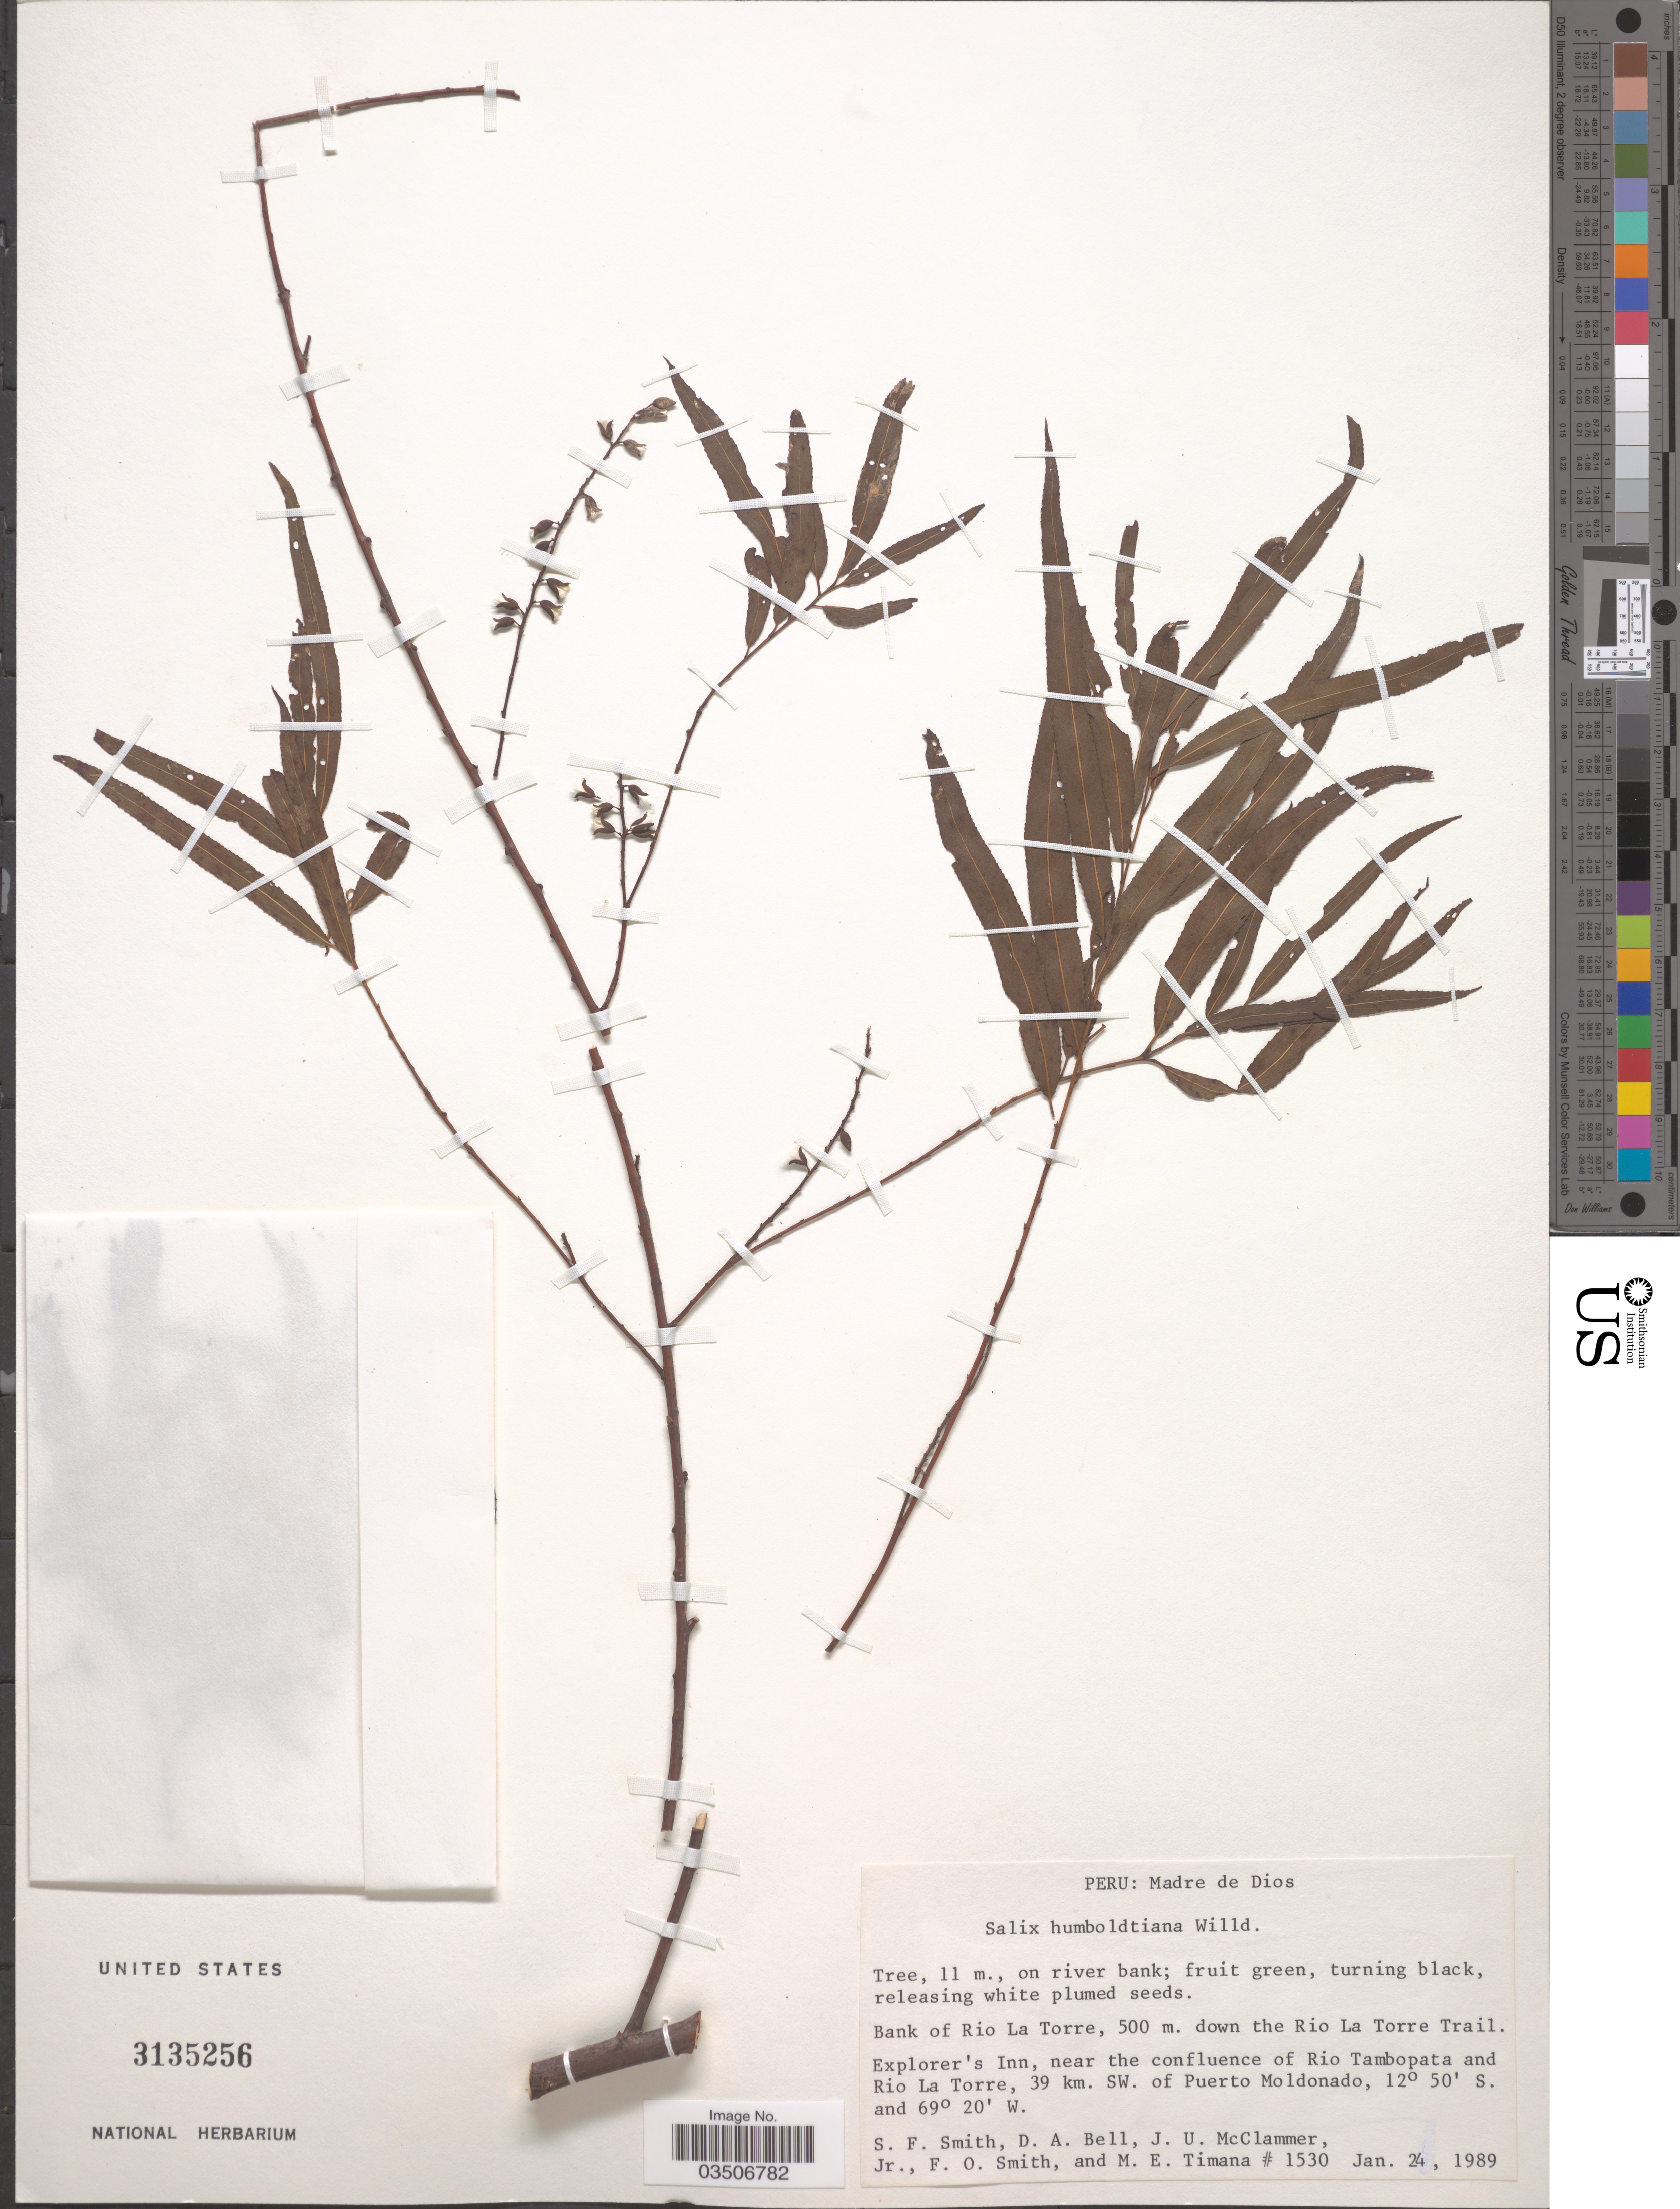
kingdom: Plantae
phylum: Tracheophyta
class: Magnoliopsida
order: Malpighiales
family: Salicaceae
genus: Salix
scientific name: Salix humboldtiana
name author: Willd.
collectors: S.F. Smith, D. A. Bell, J. McClammer Jr. & F. Smith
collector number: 1530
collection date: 1989-01-24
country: Peru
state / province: Madre de Dios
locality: Bank of Rio La Torre, 500 m. down the Rio La Torre Trail. Explorer's Inn, near the confluence of Rio Tambopata and Rio La Torre, 39 km. SW. of Puerto Moldonado.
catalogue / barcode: US 3135256